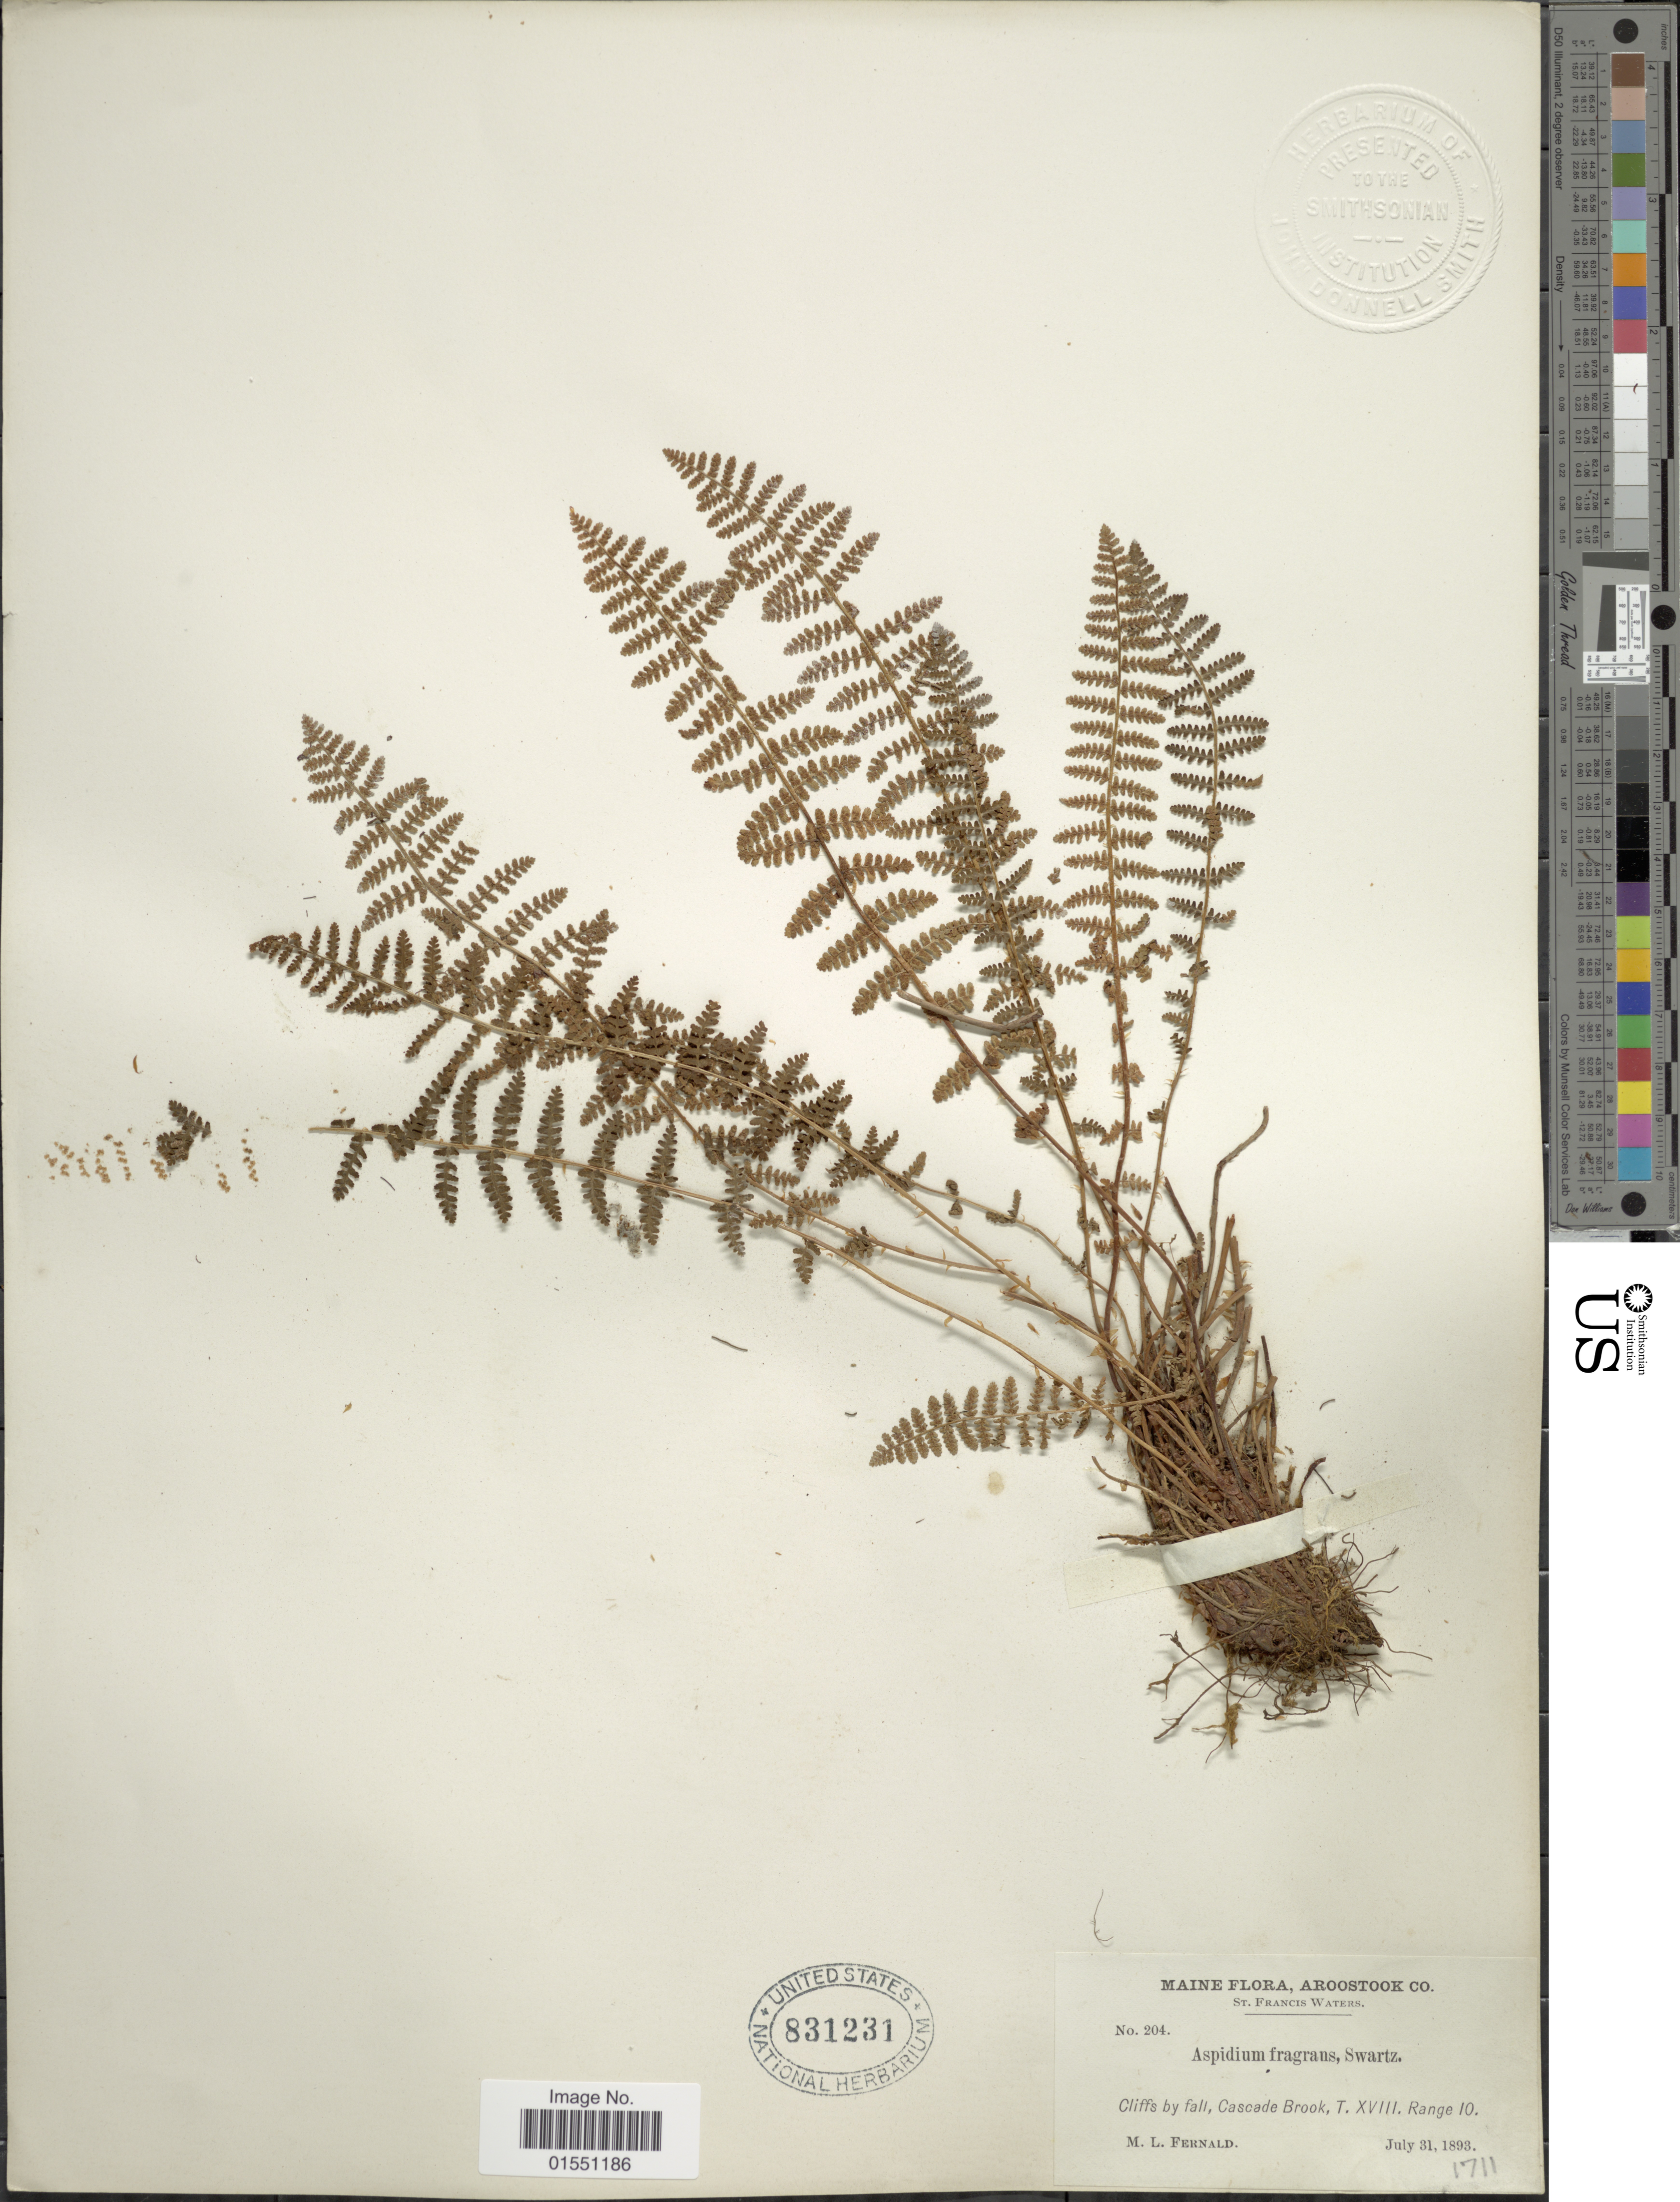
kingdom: Plantae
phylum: Tracheophyta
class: Polypodiopsida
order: Polypodiales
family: Dryopteridaceae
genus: Dryopteris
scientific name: Dryopteris fragrans var. hookeriana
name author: A. Prince ex Weath.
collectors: M. L. Fernald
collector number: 204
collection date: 1893-07-31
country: United States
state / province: Maine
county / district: Aroostook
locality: St. Francis Waters. Cliffs by fall, Cascade Brook, T. XVIII, Range 10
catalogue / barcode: US 831231